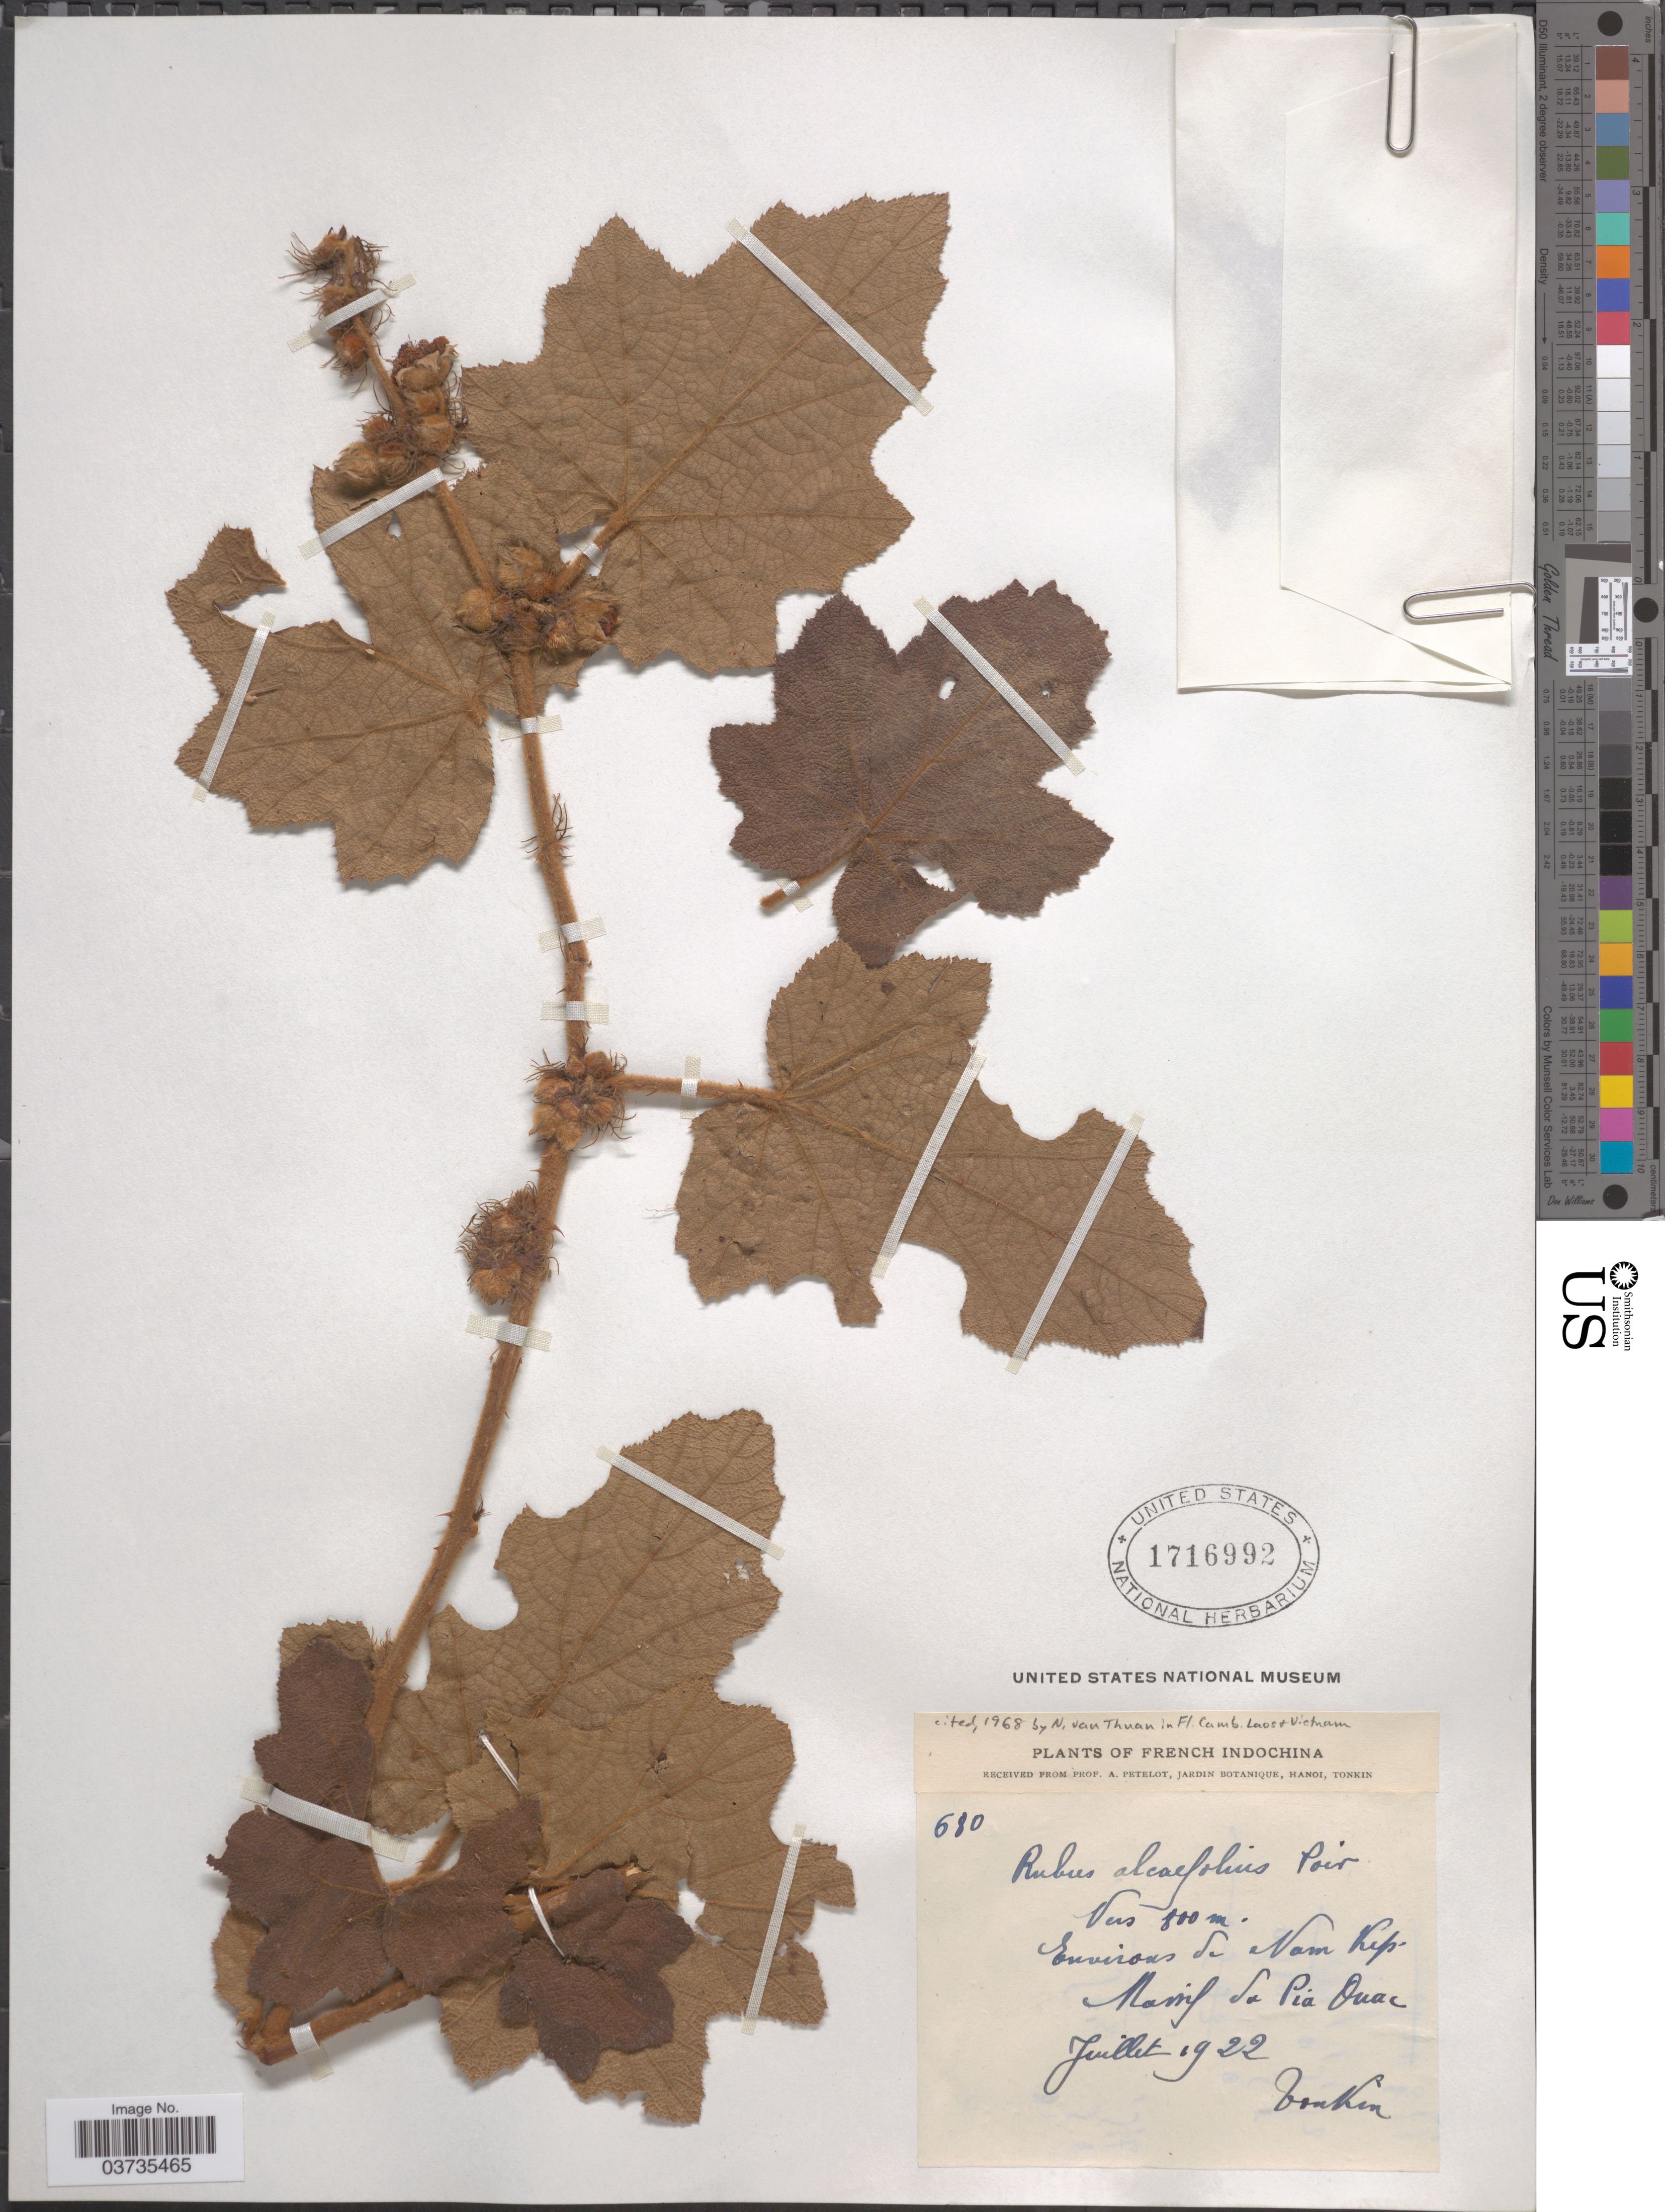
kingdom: Plantae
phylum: Tracheophyta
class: Magnoliopsida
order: Rosales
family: Rosaceae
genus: Rubus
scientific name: Rubus alcaefolius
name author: Poir.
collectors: P. A. Pételot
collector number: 680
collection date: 1922-07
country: Vietnam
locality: French Indochina. Environs de Nam Kip. Massif du Pia Ouac.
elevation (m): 800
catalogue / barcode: US 1716992